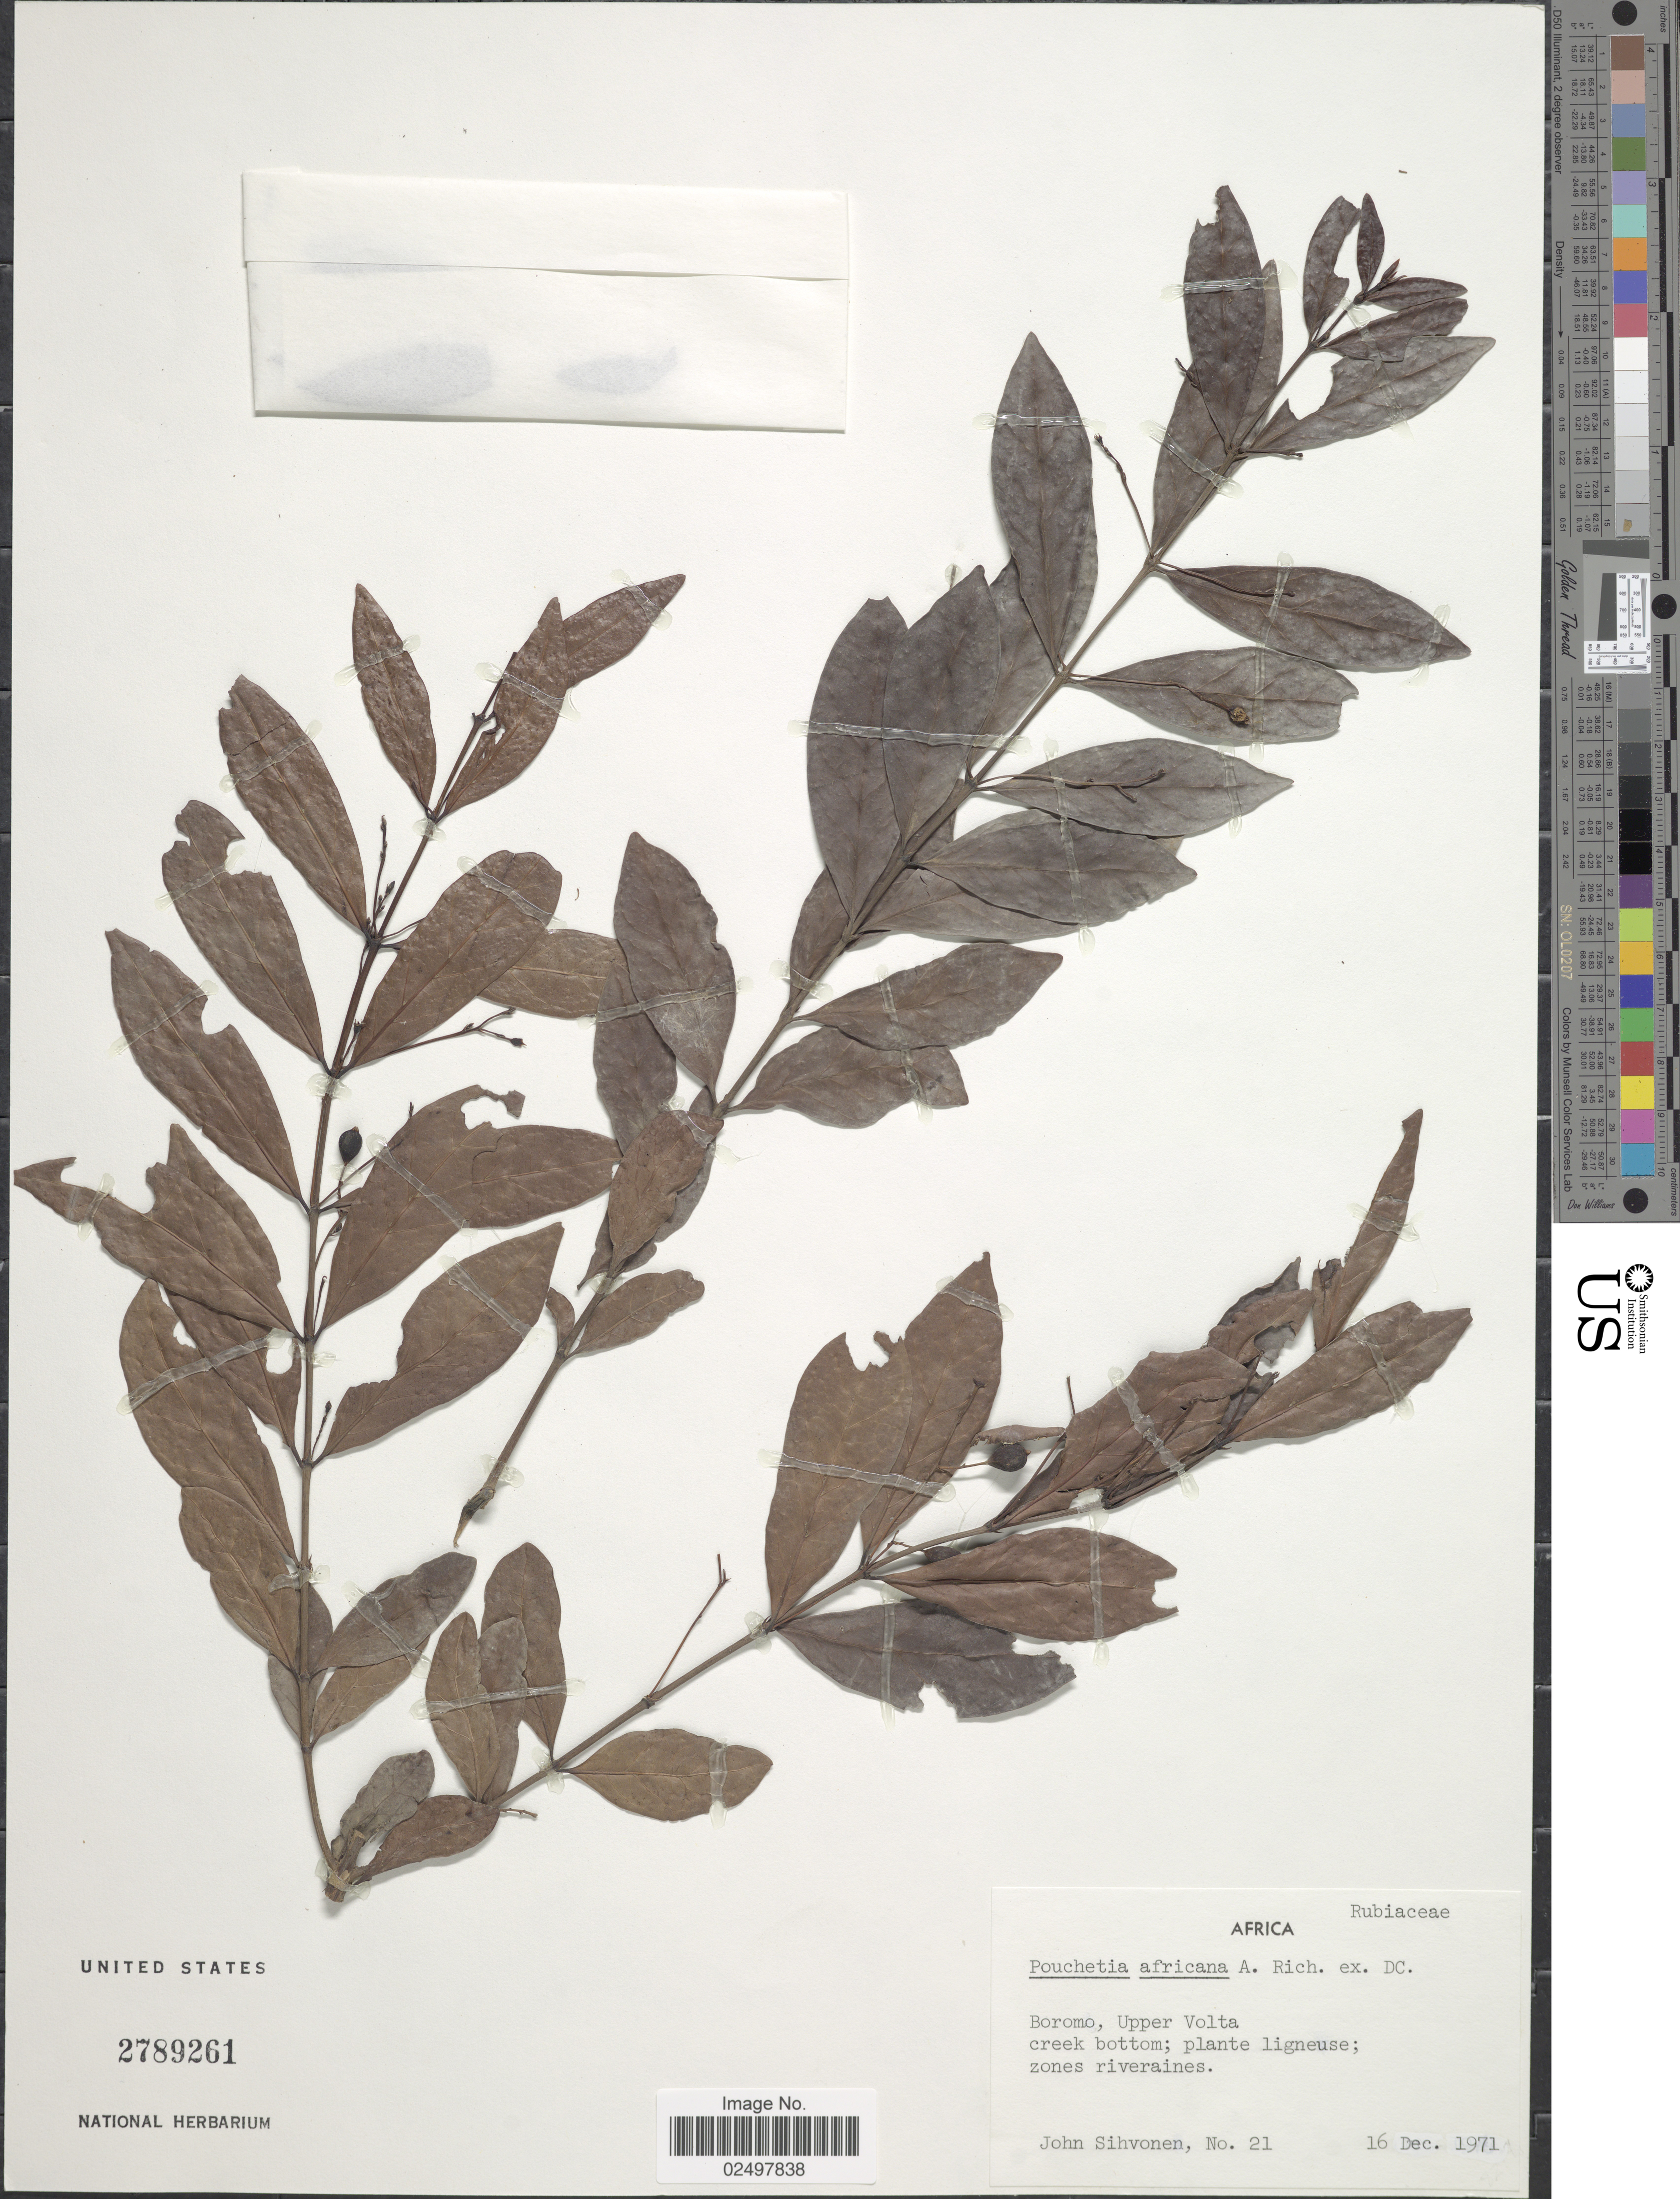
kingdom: Plantae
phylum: Tracheophyta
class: Magnoliopsida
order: Gentianales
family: Rubiaceae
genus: Pouchetia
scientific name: Pouchetia africana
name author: Rich. ex DC.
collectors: J. Sihvonen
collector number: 21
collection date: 1971-12-16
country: Burkina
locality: Boromo, Upper Volta, zones riveraines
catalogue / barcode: US 2789261